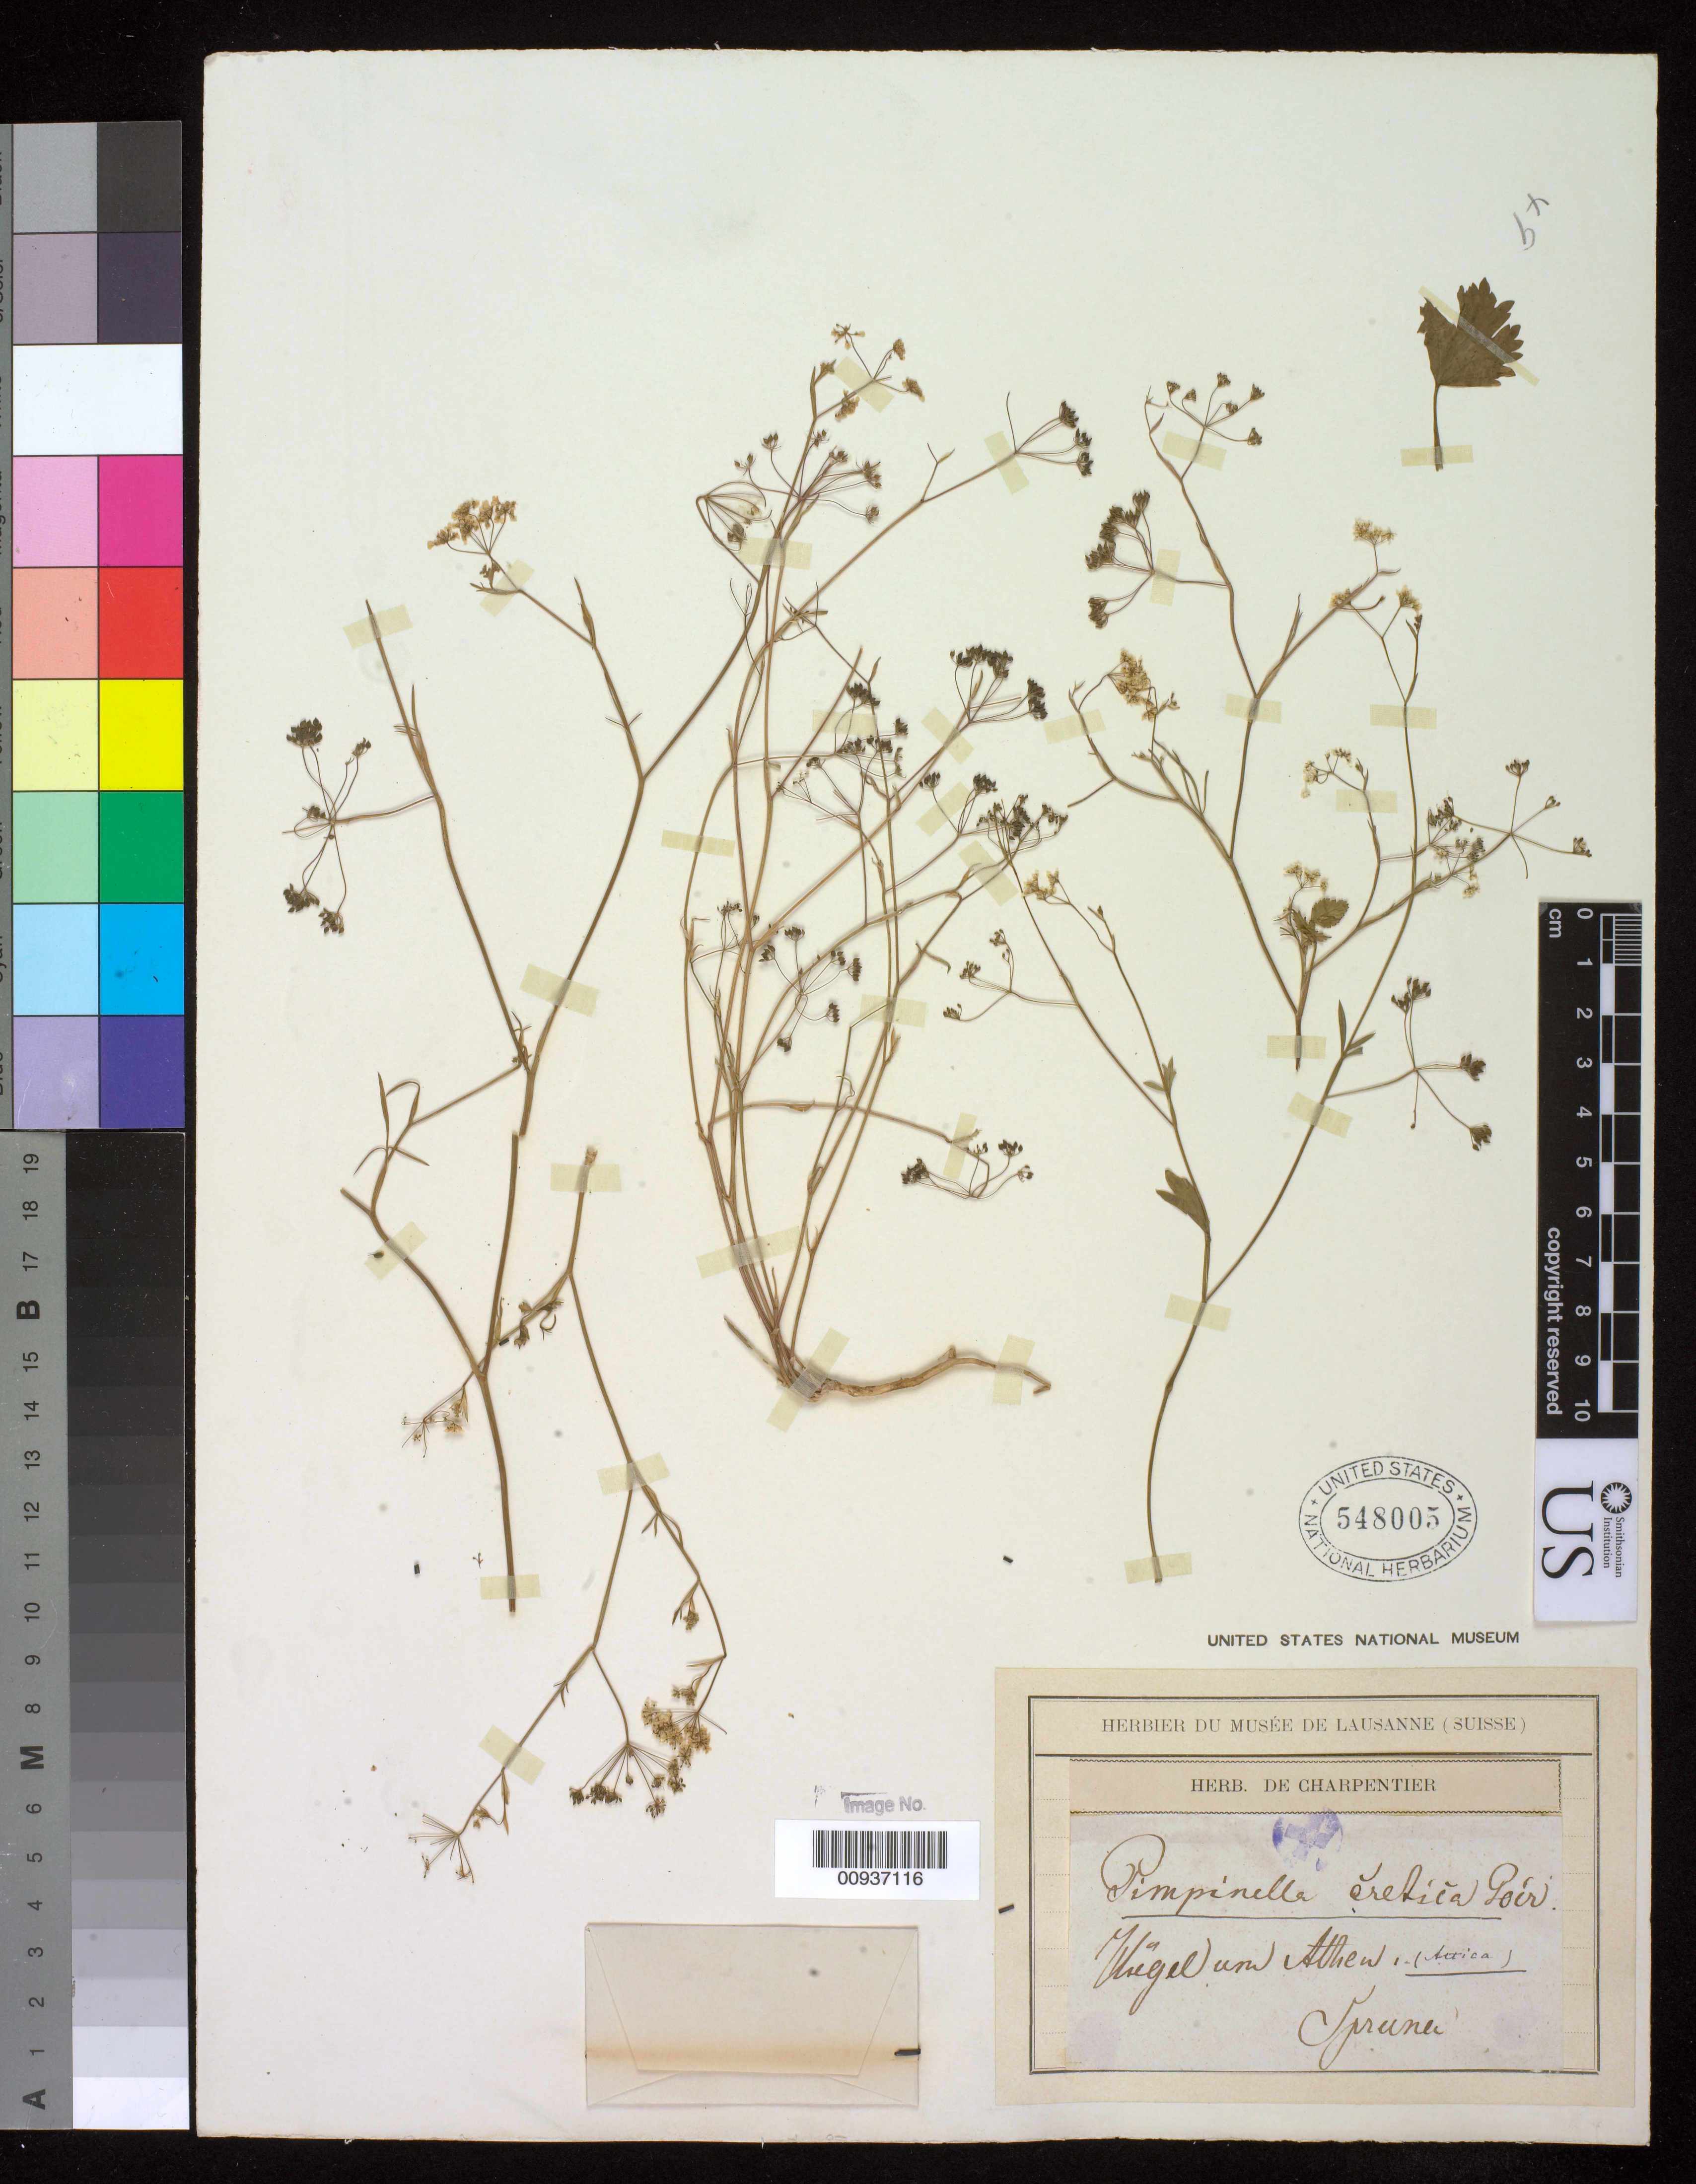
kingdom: Plantae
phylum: Tracheophyta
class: Magnoliopsida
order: Apiales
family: Apiaceae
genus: Pimpinella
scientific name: Pimpinella cretica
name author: Poir.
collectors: Charpentier, --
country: Greece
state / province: Attica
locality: U[ni]gel um Athen (Attica)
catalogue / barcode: US 548005